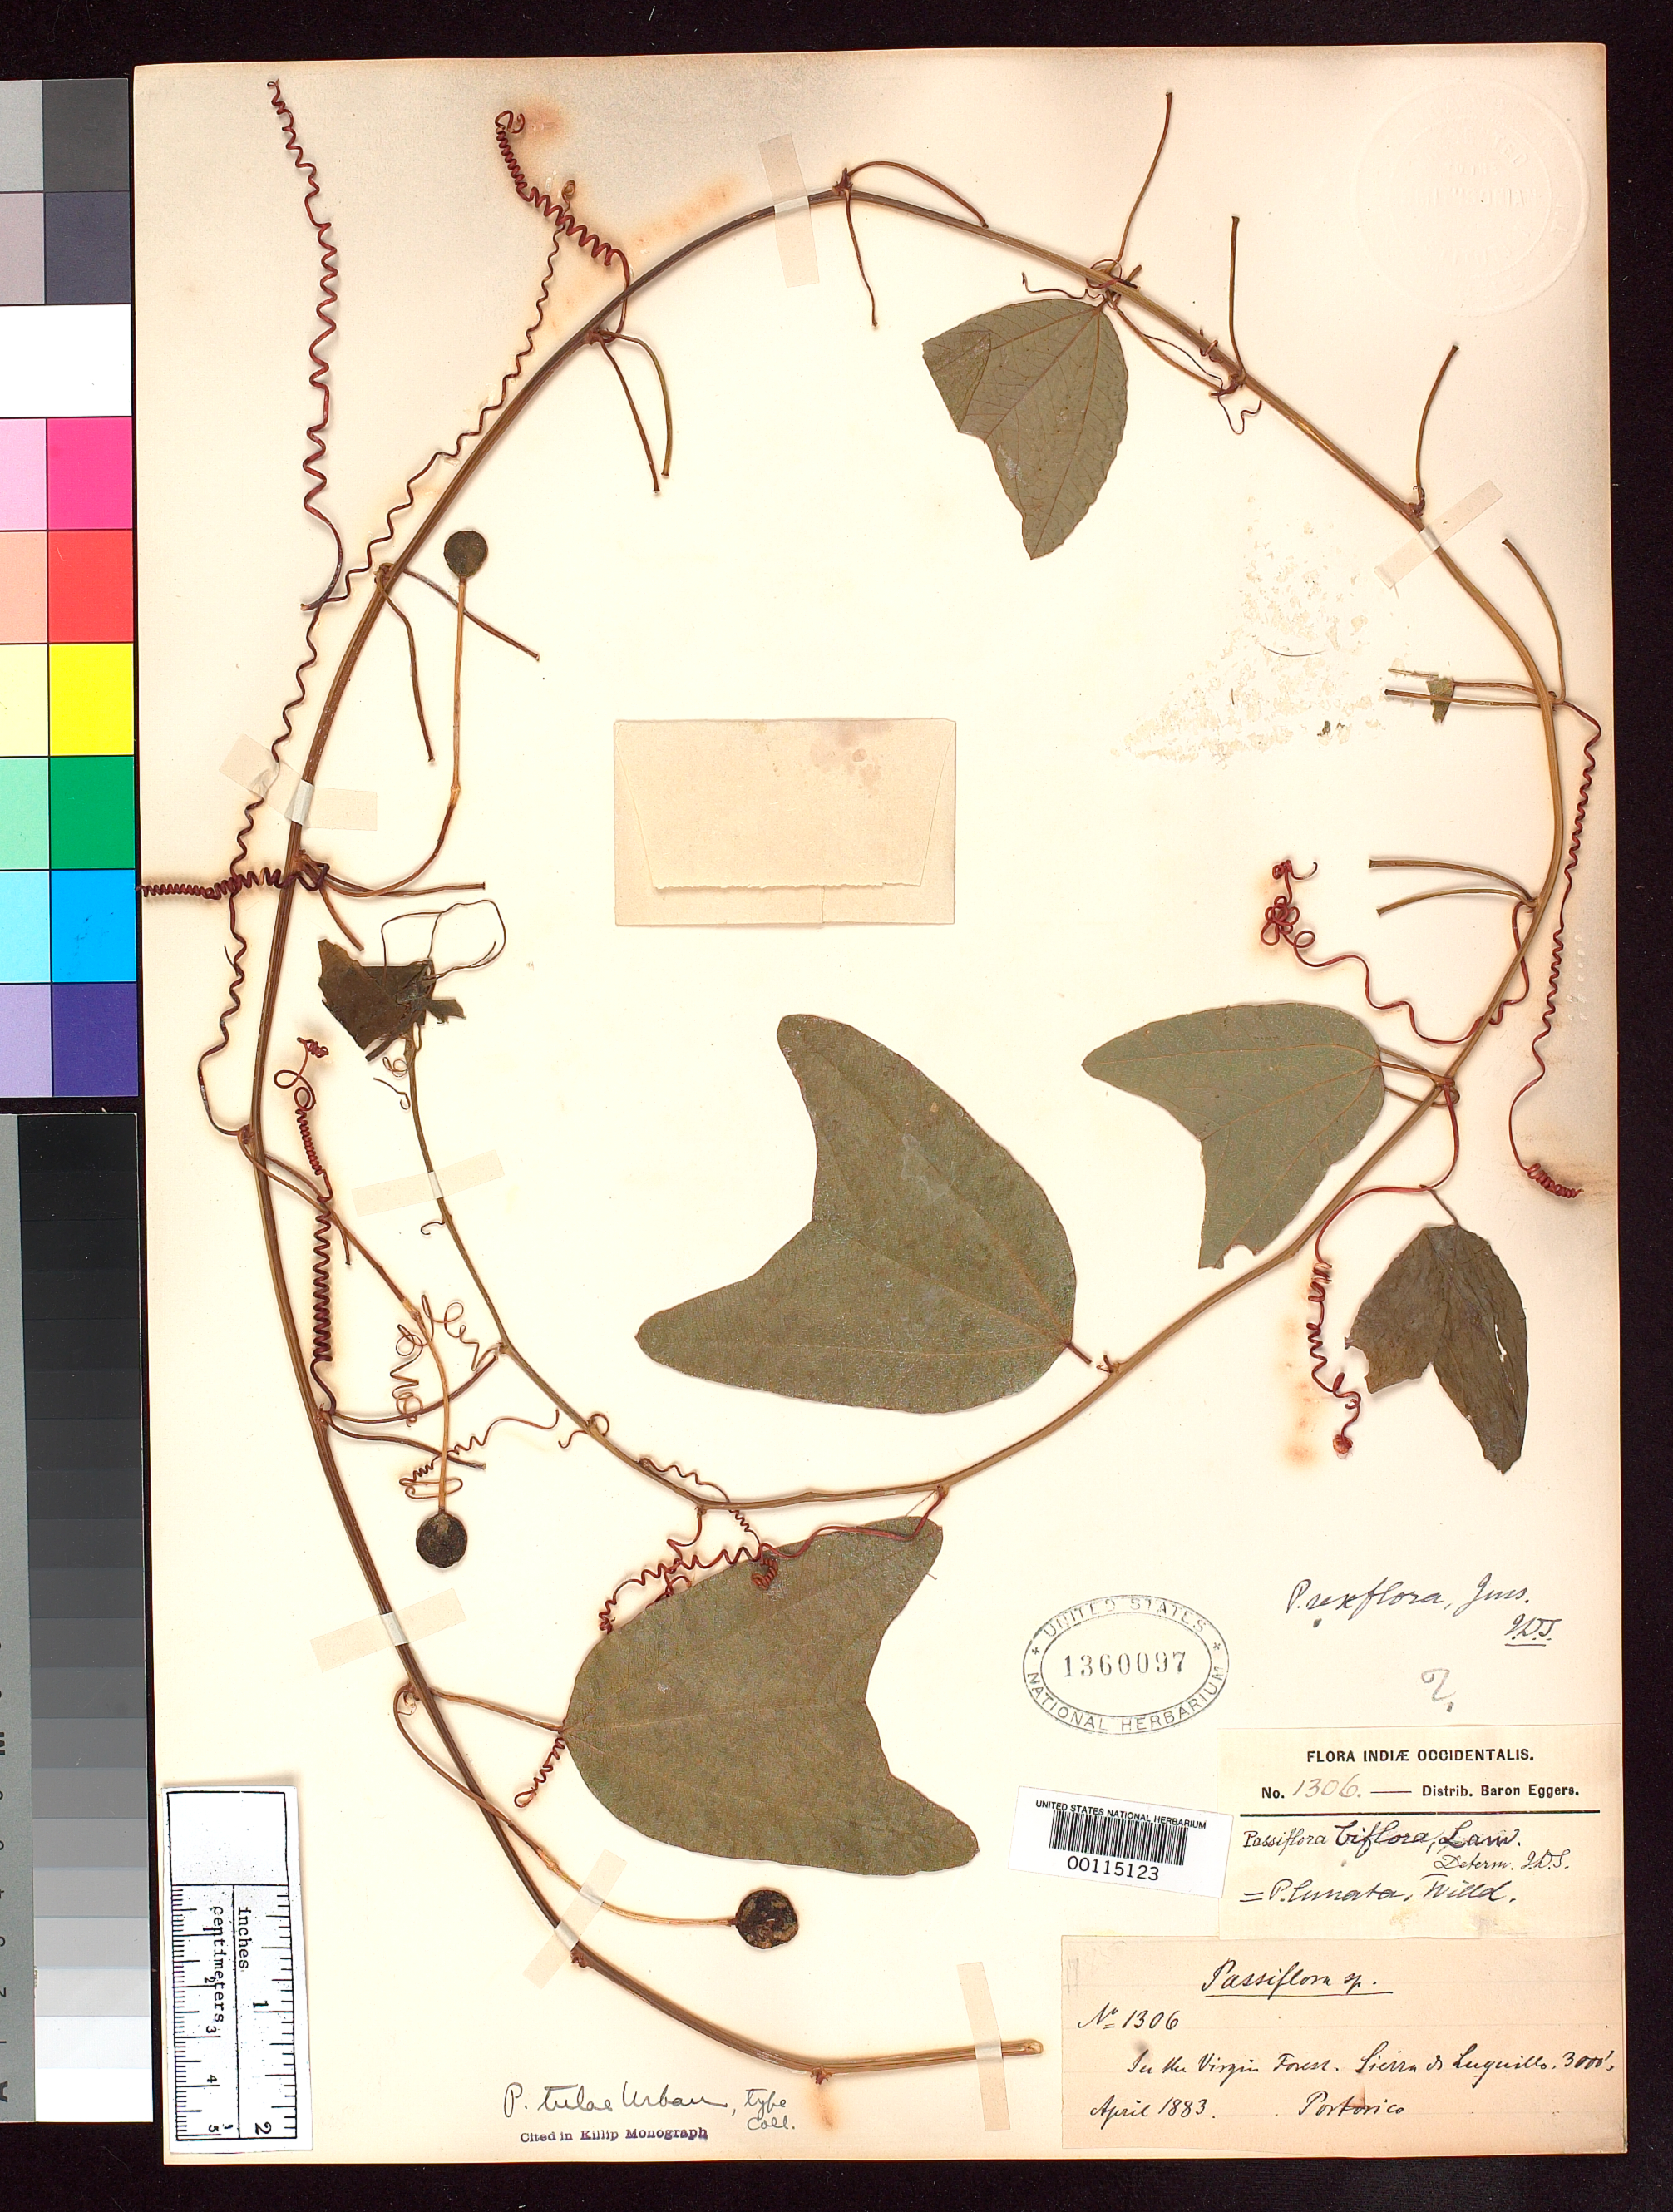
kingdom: Plantae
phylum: Tracheophyta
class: Magnoliopsida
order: Malpighiales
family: Passifloraceae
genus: Passiflora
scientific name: Passiflora tulae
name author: Urb.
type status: Isosyntype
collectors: H. F. A. von Eggers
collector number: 1306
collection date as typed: Apr 1883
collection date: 1883-04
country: Puerto Rico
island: Greater Antilles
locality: Sierra de Naguabo ad Rio Blanco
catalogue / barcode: US 1360097